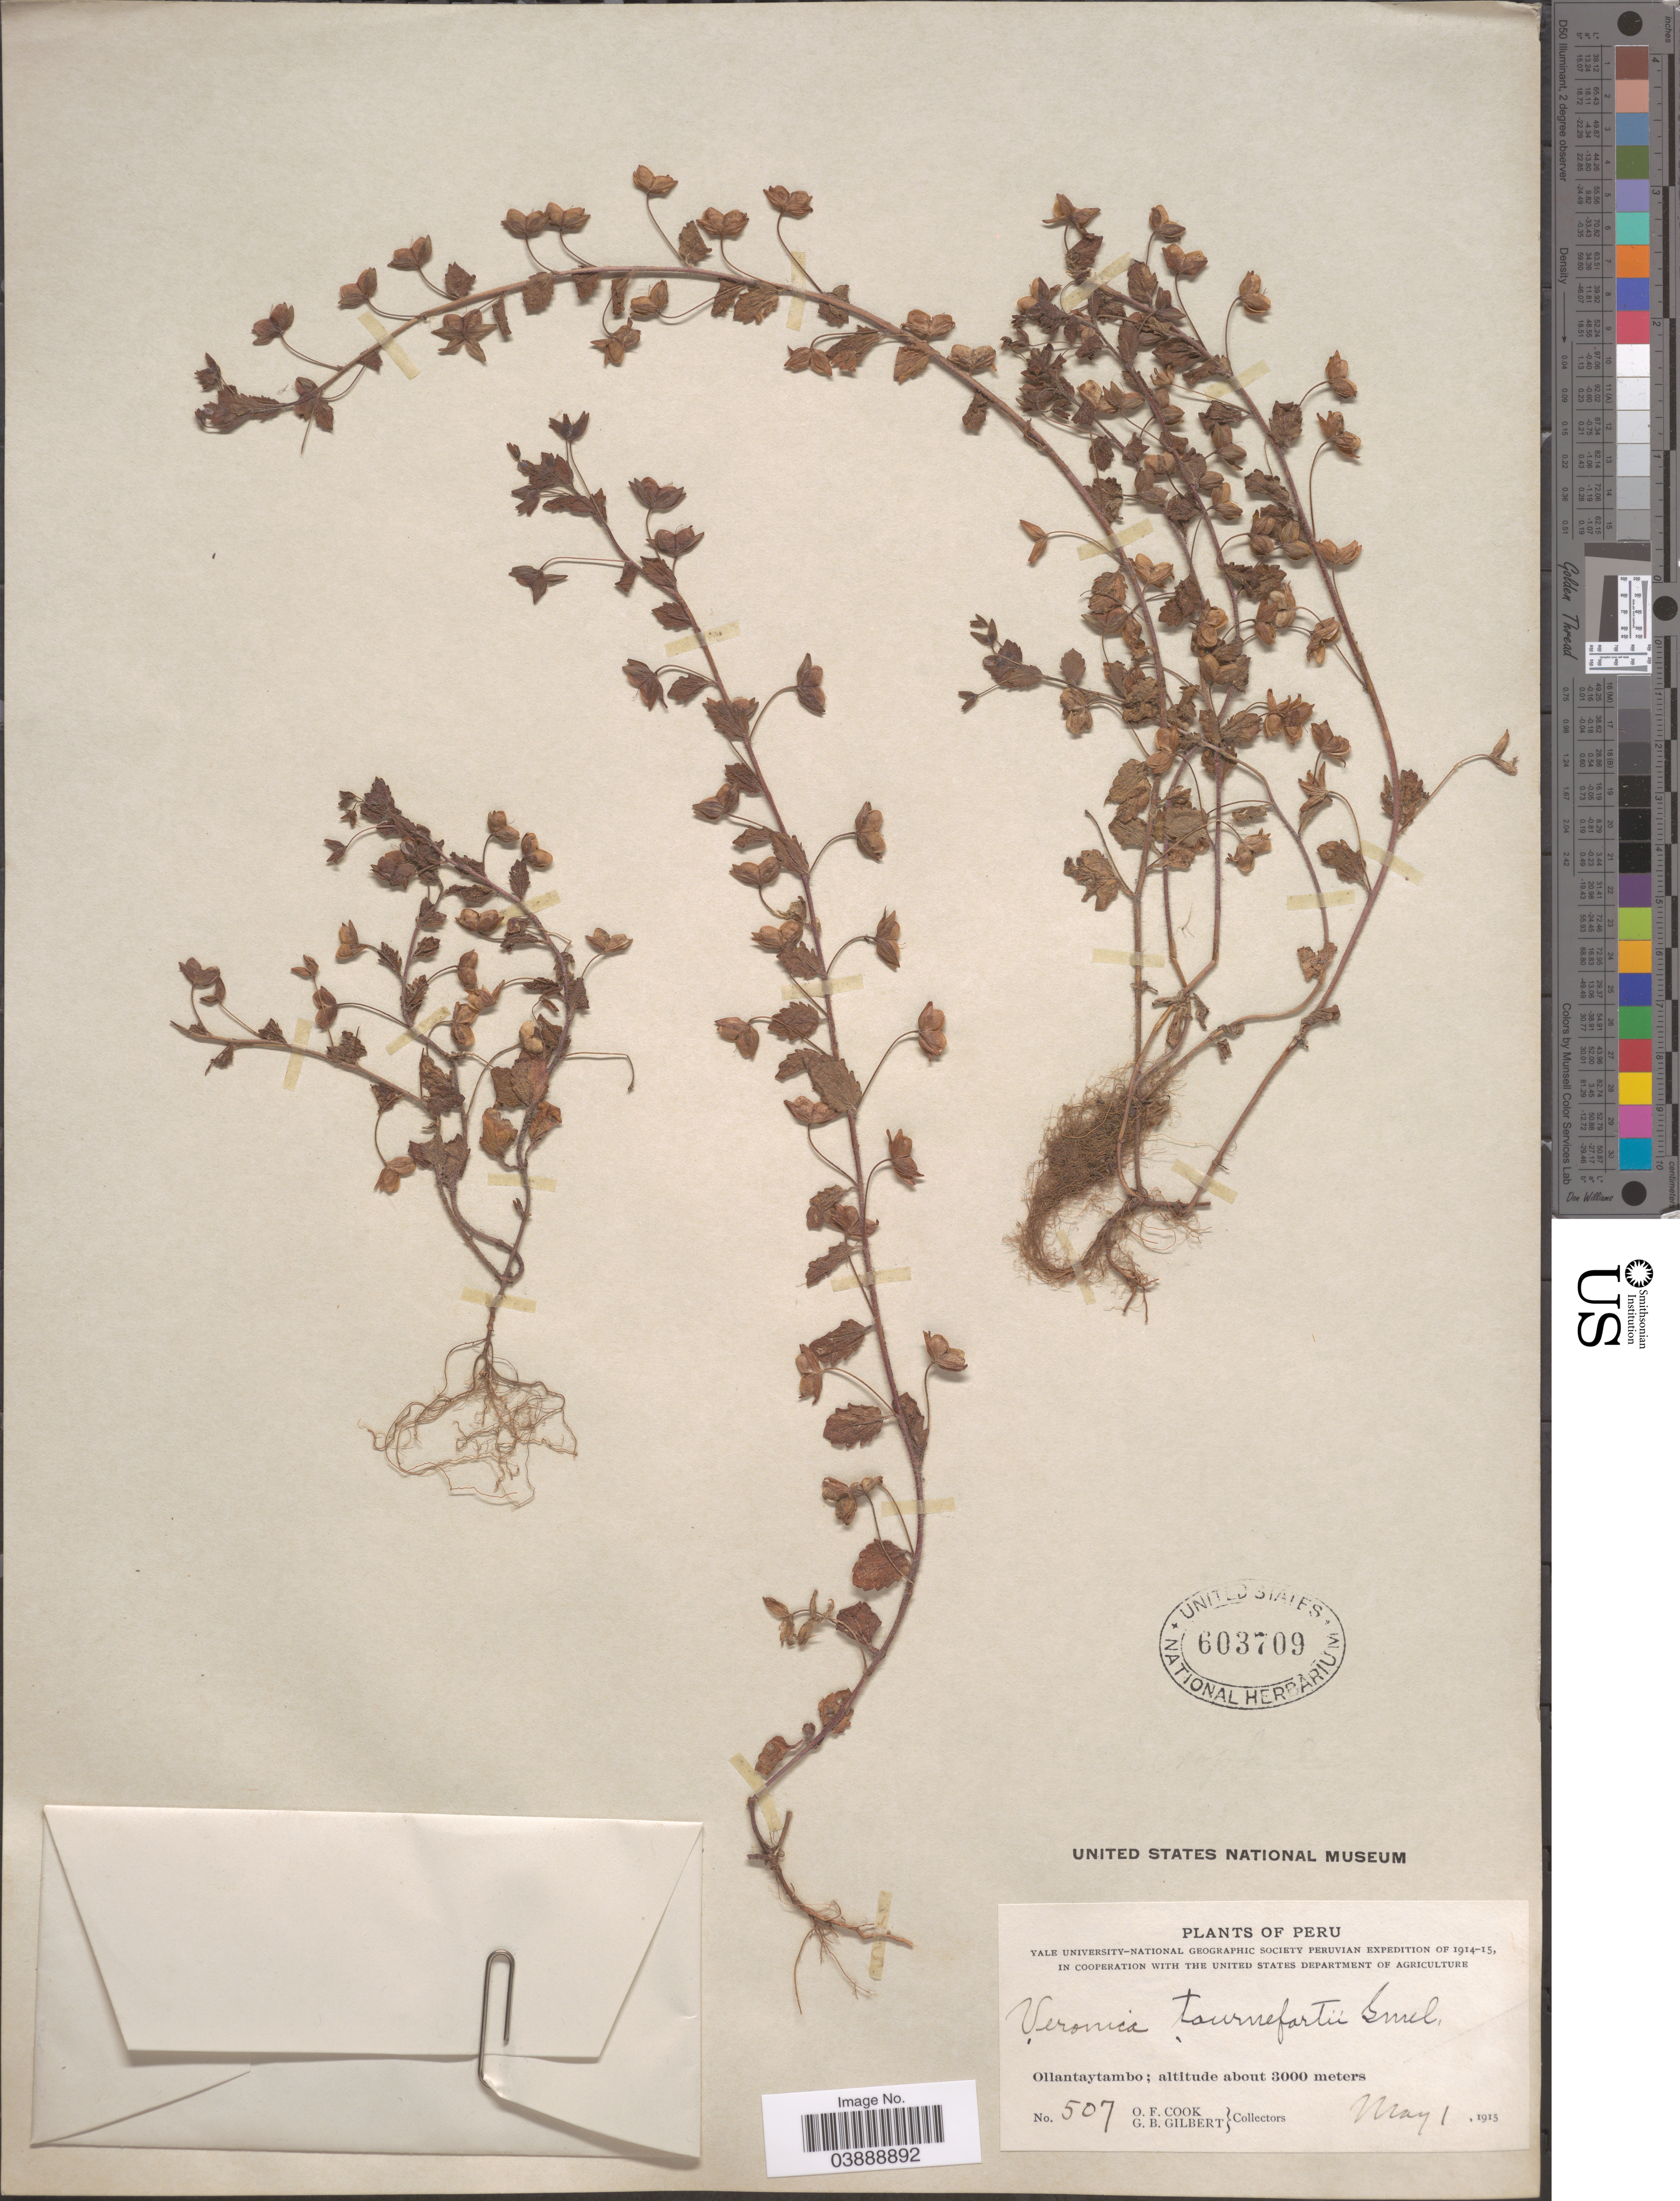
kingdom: Plantae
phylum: Tracheophyta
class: Magnoliopsida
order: Lamiales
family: Plantaginaceae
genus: Veronica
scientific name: Veronica persica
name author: Poir.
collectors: O. F. Cook & G. B. Gilbert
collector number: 507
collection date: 1915-05-01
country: Peru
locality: Ollantaytambo.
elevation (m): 3000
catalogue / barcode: US 603709